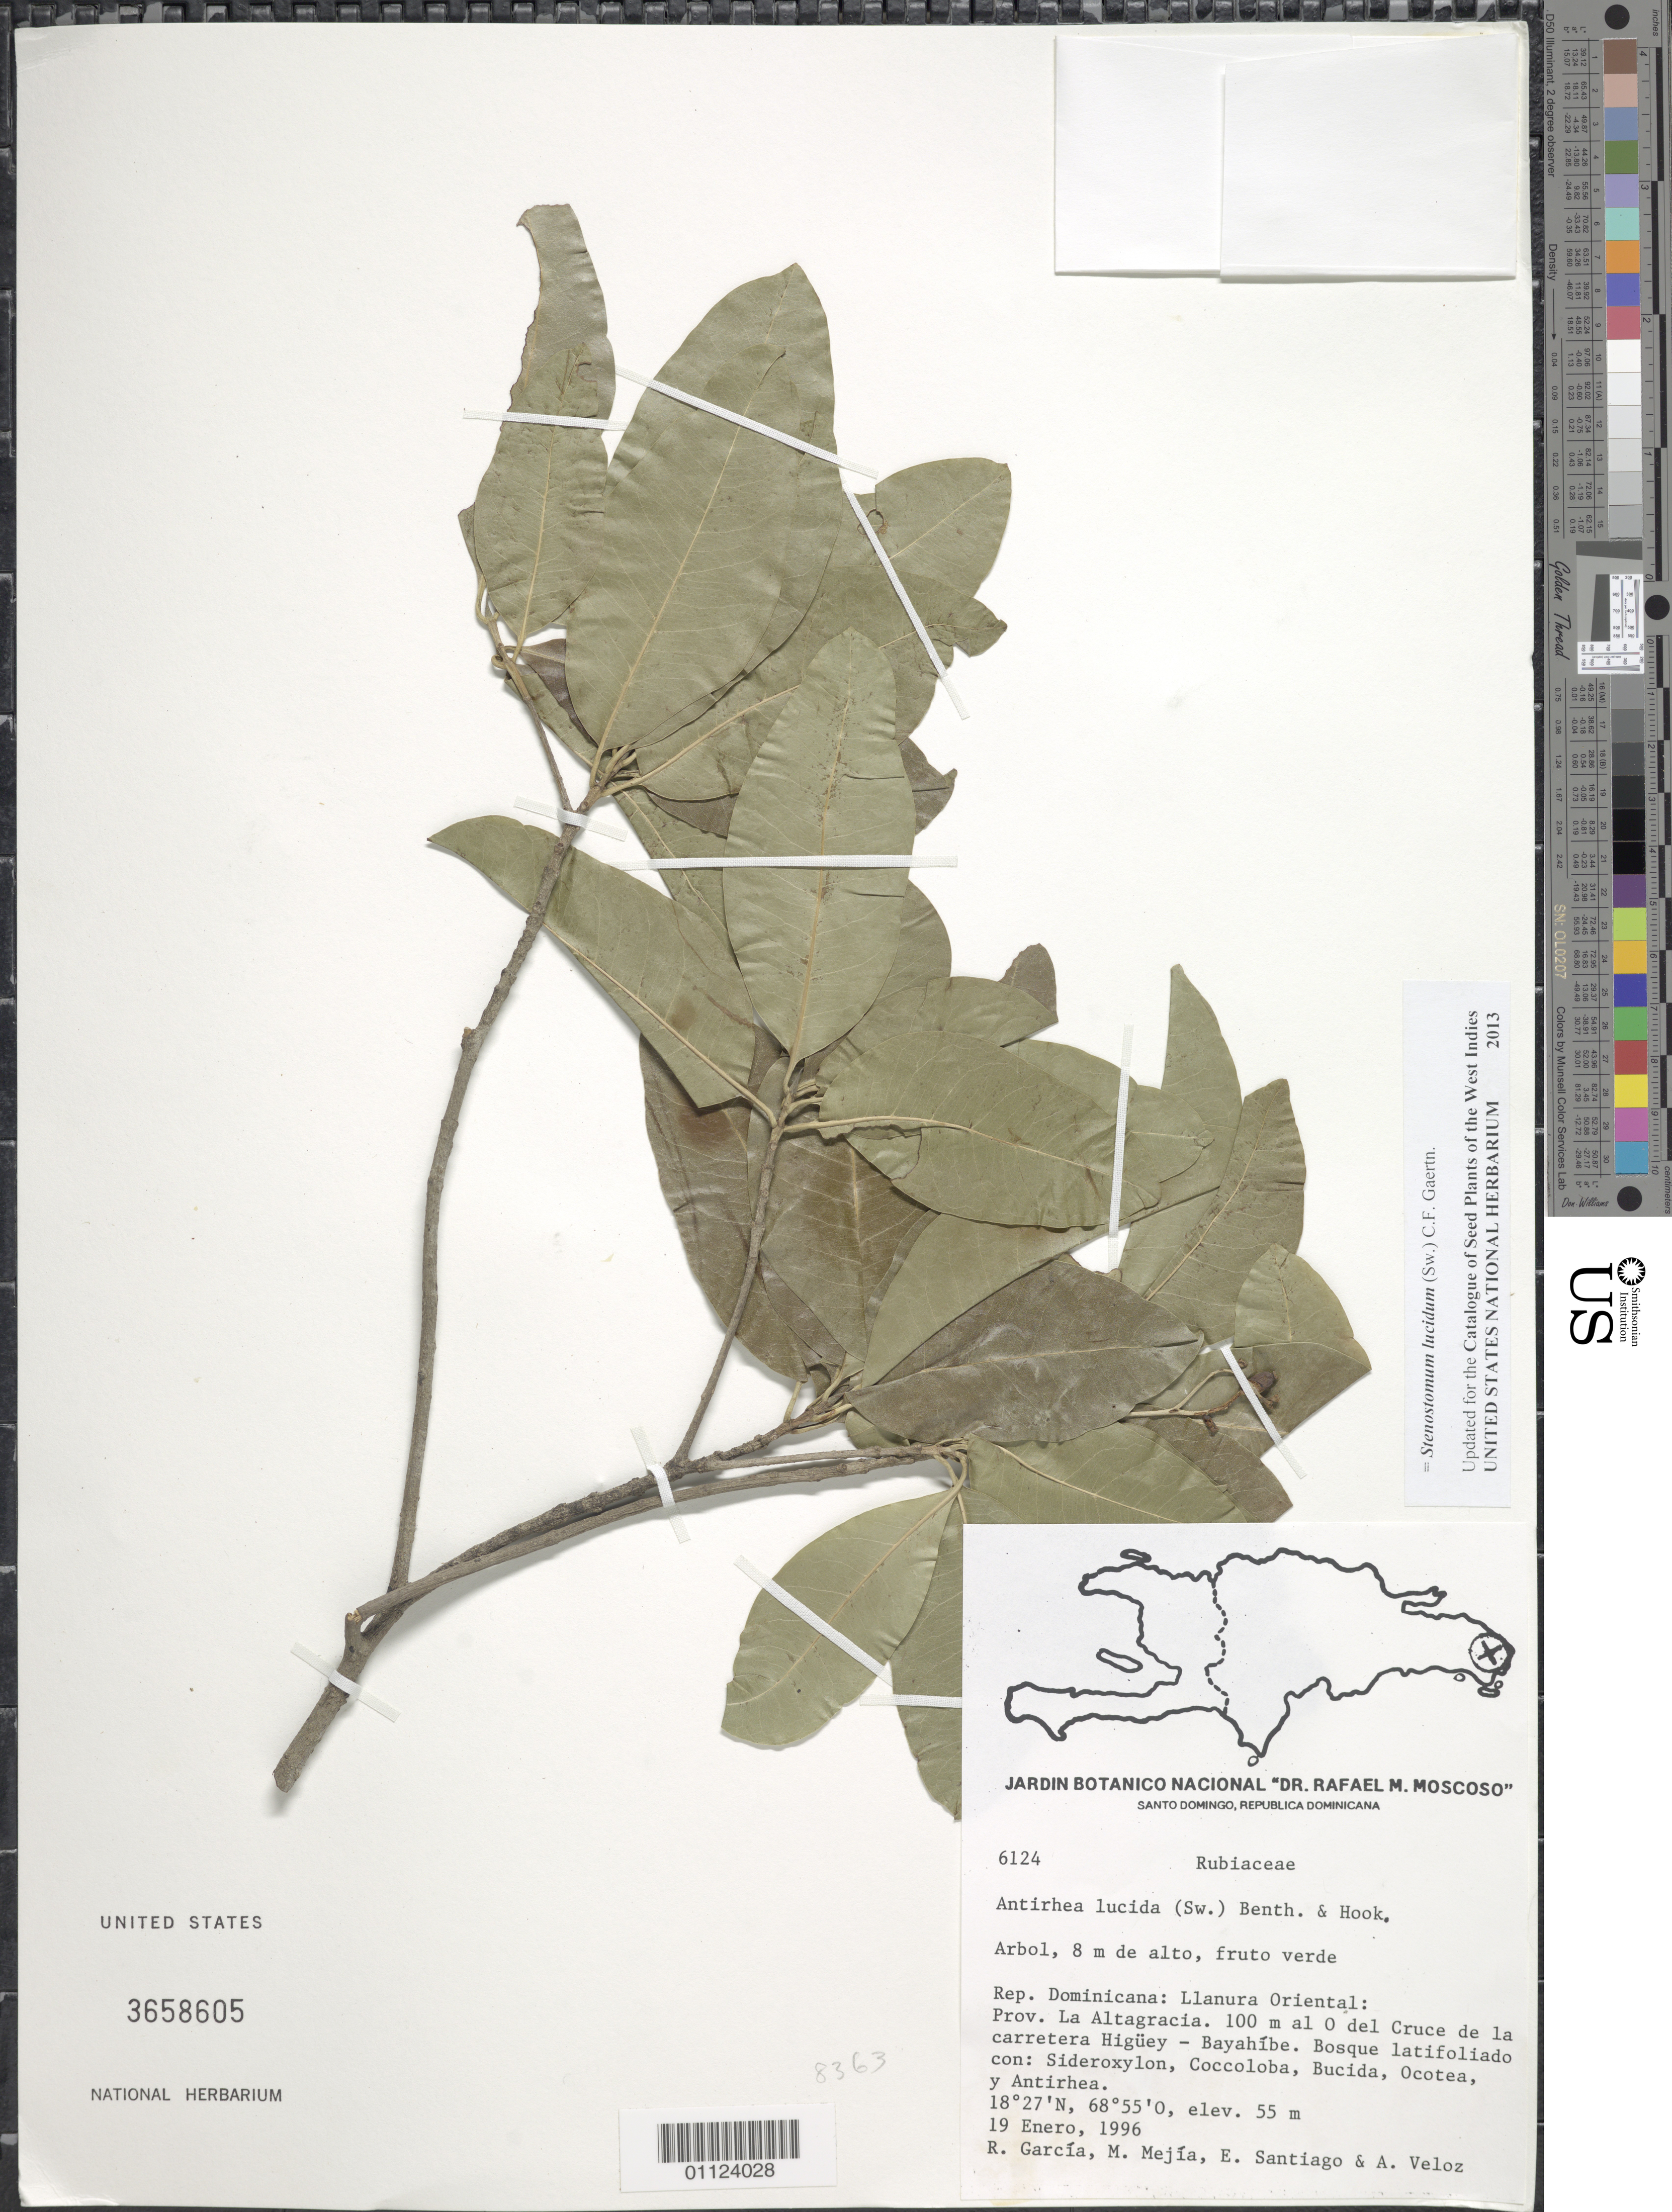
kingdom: Plantae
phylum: Tracheophyta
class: Magnoliopsida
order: Gentianales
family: Rubiaceae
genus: Stenostomum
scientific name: Stenostomum lucidum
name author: (Sw.) C.F. Gaertn.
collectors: R. G. García, M. Mejia, E. Santiago & A. Veloz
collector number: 6124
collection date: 1996-01-19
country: Dominican Republic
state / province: La Altagracía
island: Hispaniola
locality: Llanura Oriental, 100 m al W del Cruce de la carretera Higüey - Bayahíbe.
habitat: Bosque latifoliado con : Sideroxylon, Coccoloba, Bucida, Ocotea y Antirhea.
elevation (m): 55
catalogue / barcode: US 3658605